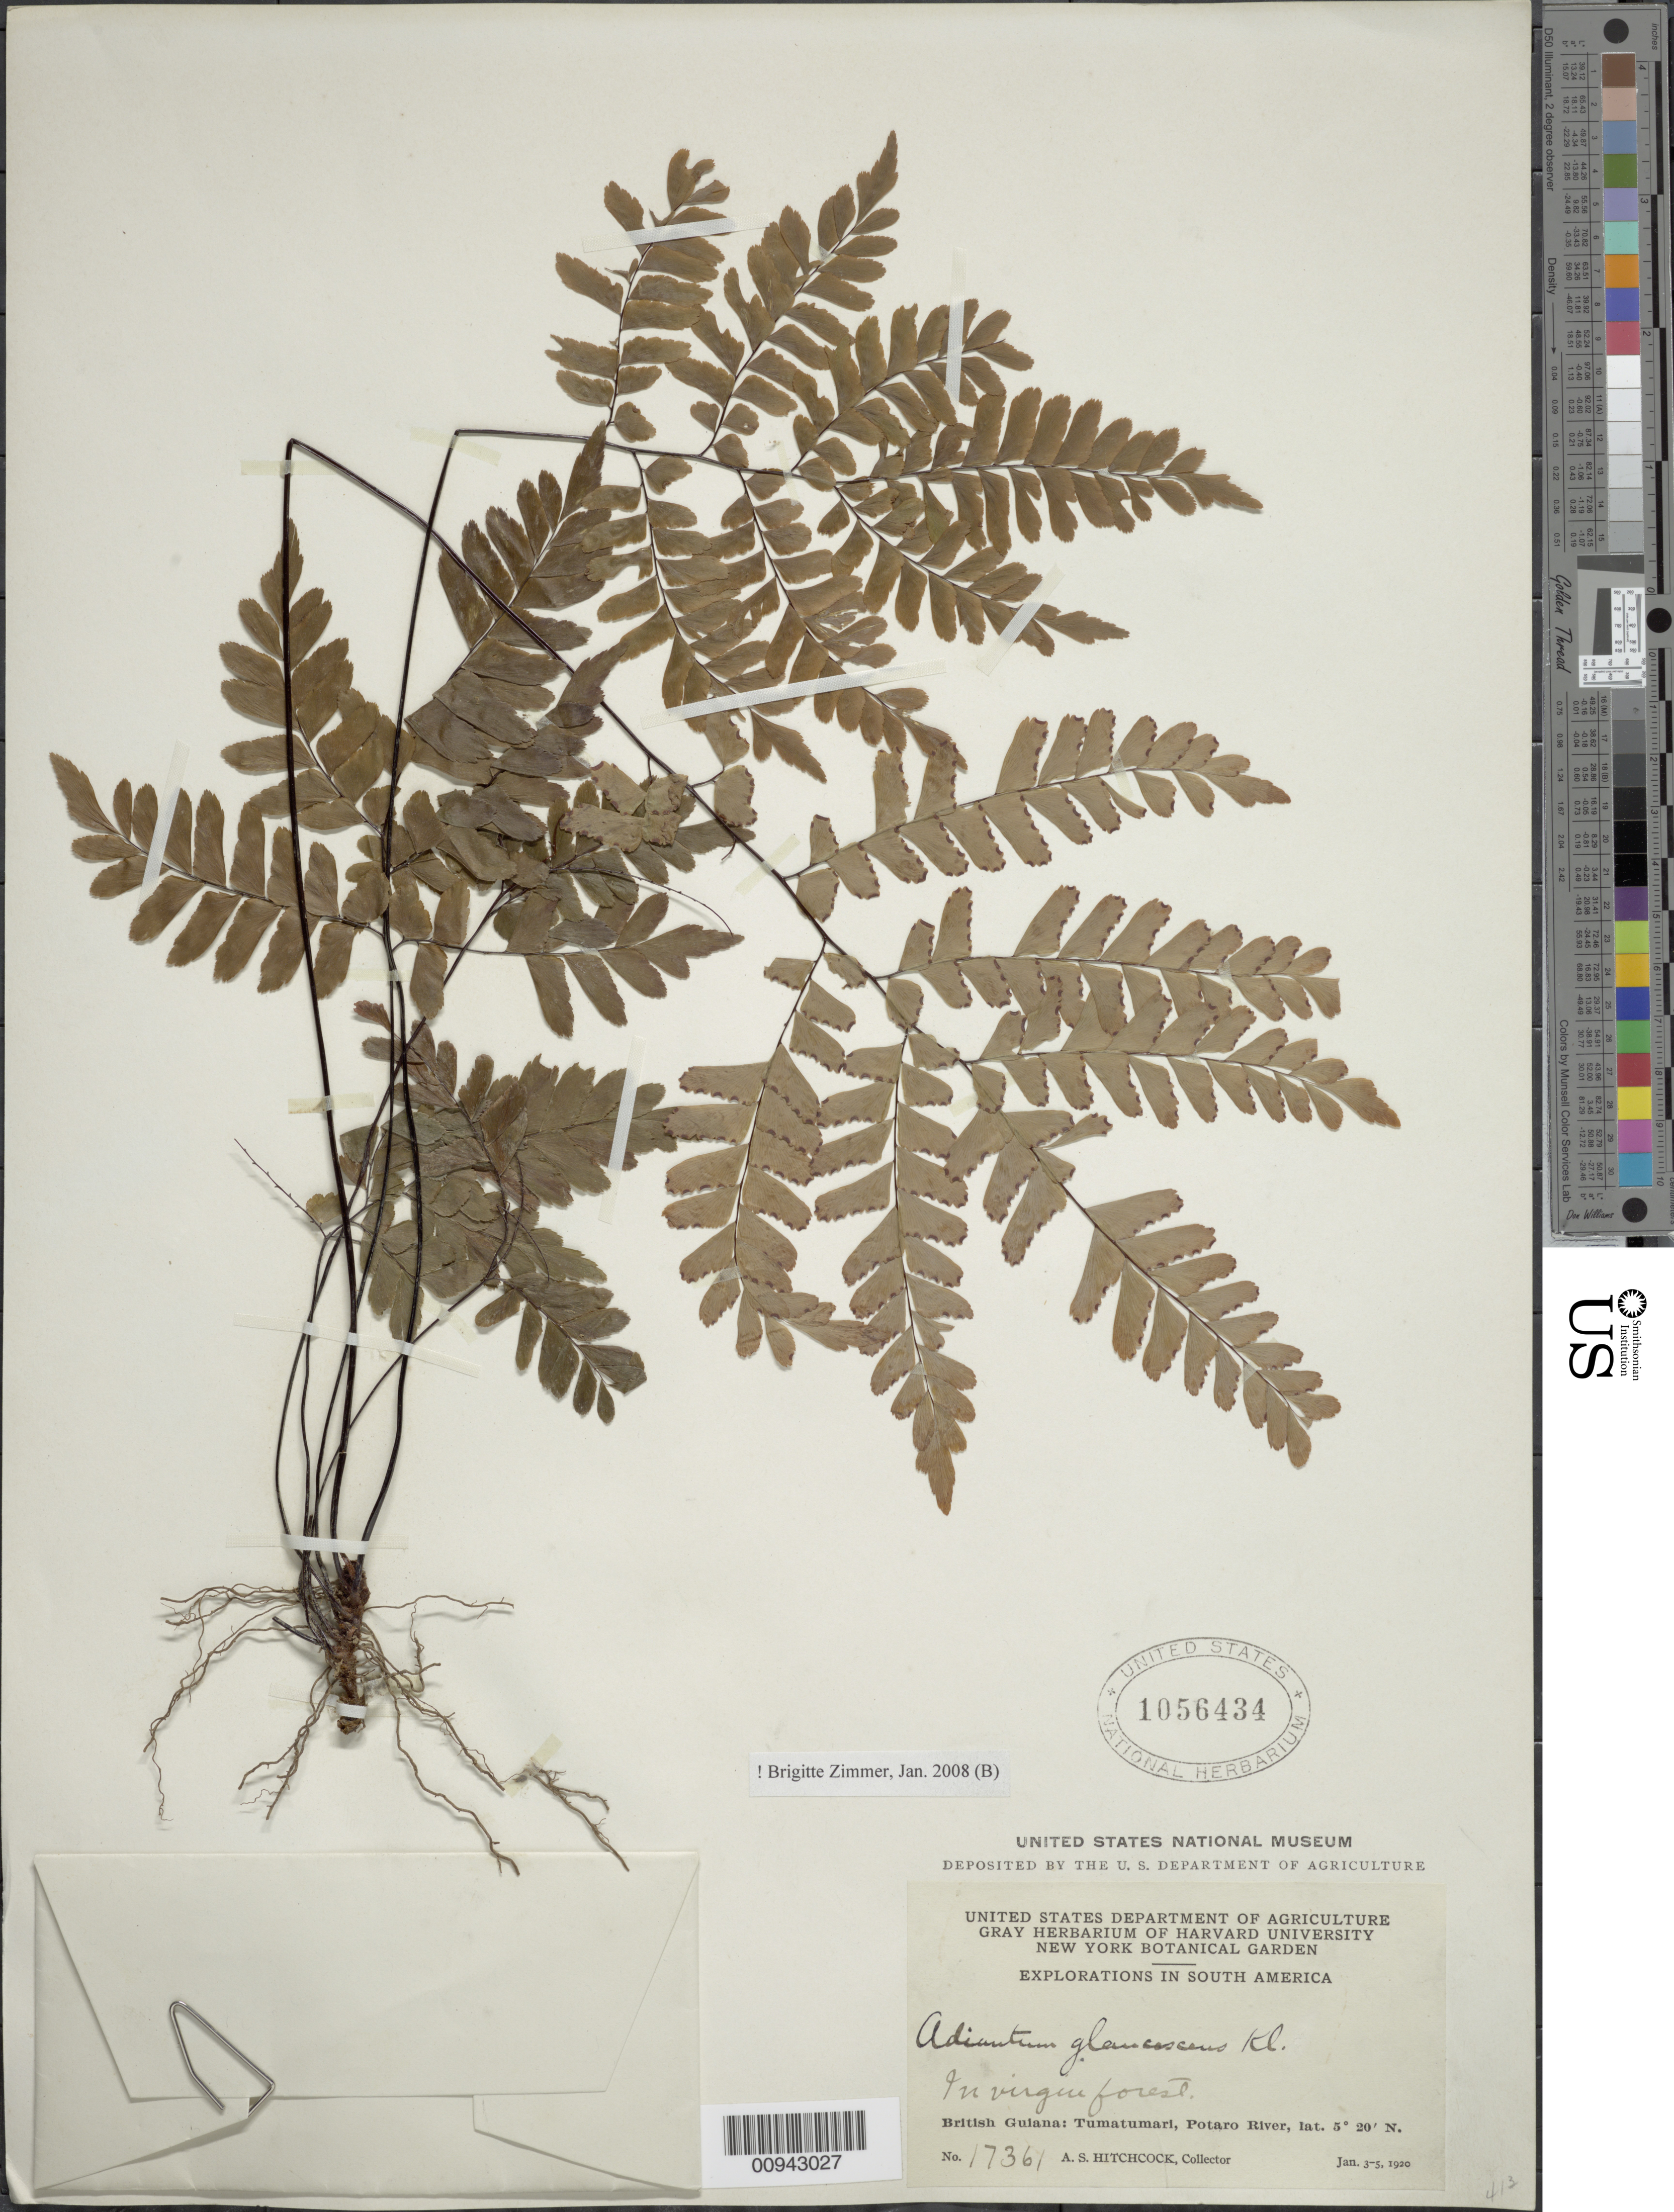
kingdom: Plantae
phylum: Tracheophyta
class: Polypodiopsida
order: Polypodiales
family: Pteridaceae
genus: Adiantum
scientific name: Adiantum glaucescens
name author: Klotzsch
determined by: Zimmer, B.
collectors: A. S. Hitchcock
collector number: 17361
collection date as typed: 3-Jan-20 to 5-Jan-20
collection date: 1920-01-03/1920-01-05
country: Guyana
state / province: Potaro-Siparuni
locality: Tumatumari Village, Potaro R.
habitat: Virgin forest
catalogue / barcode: US 1056434